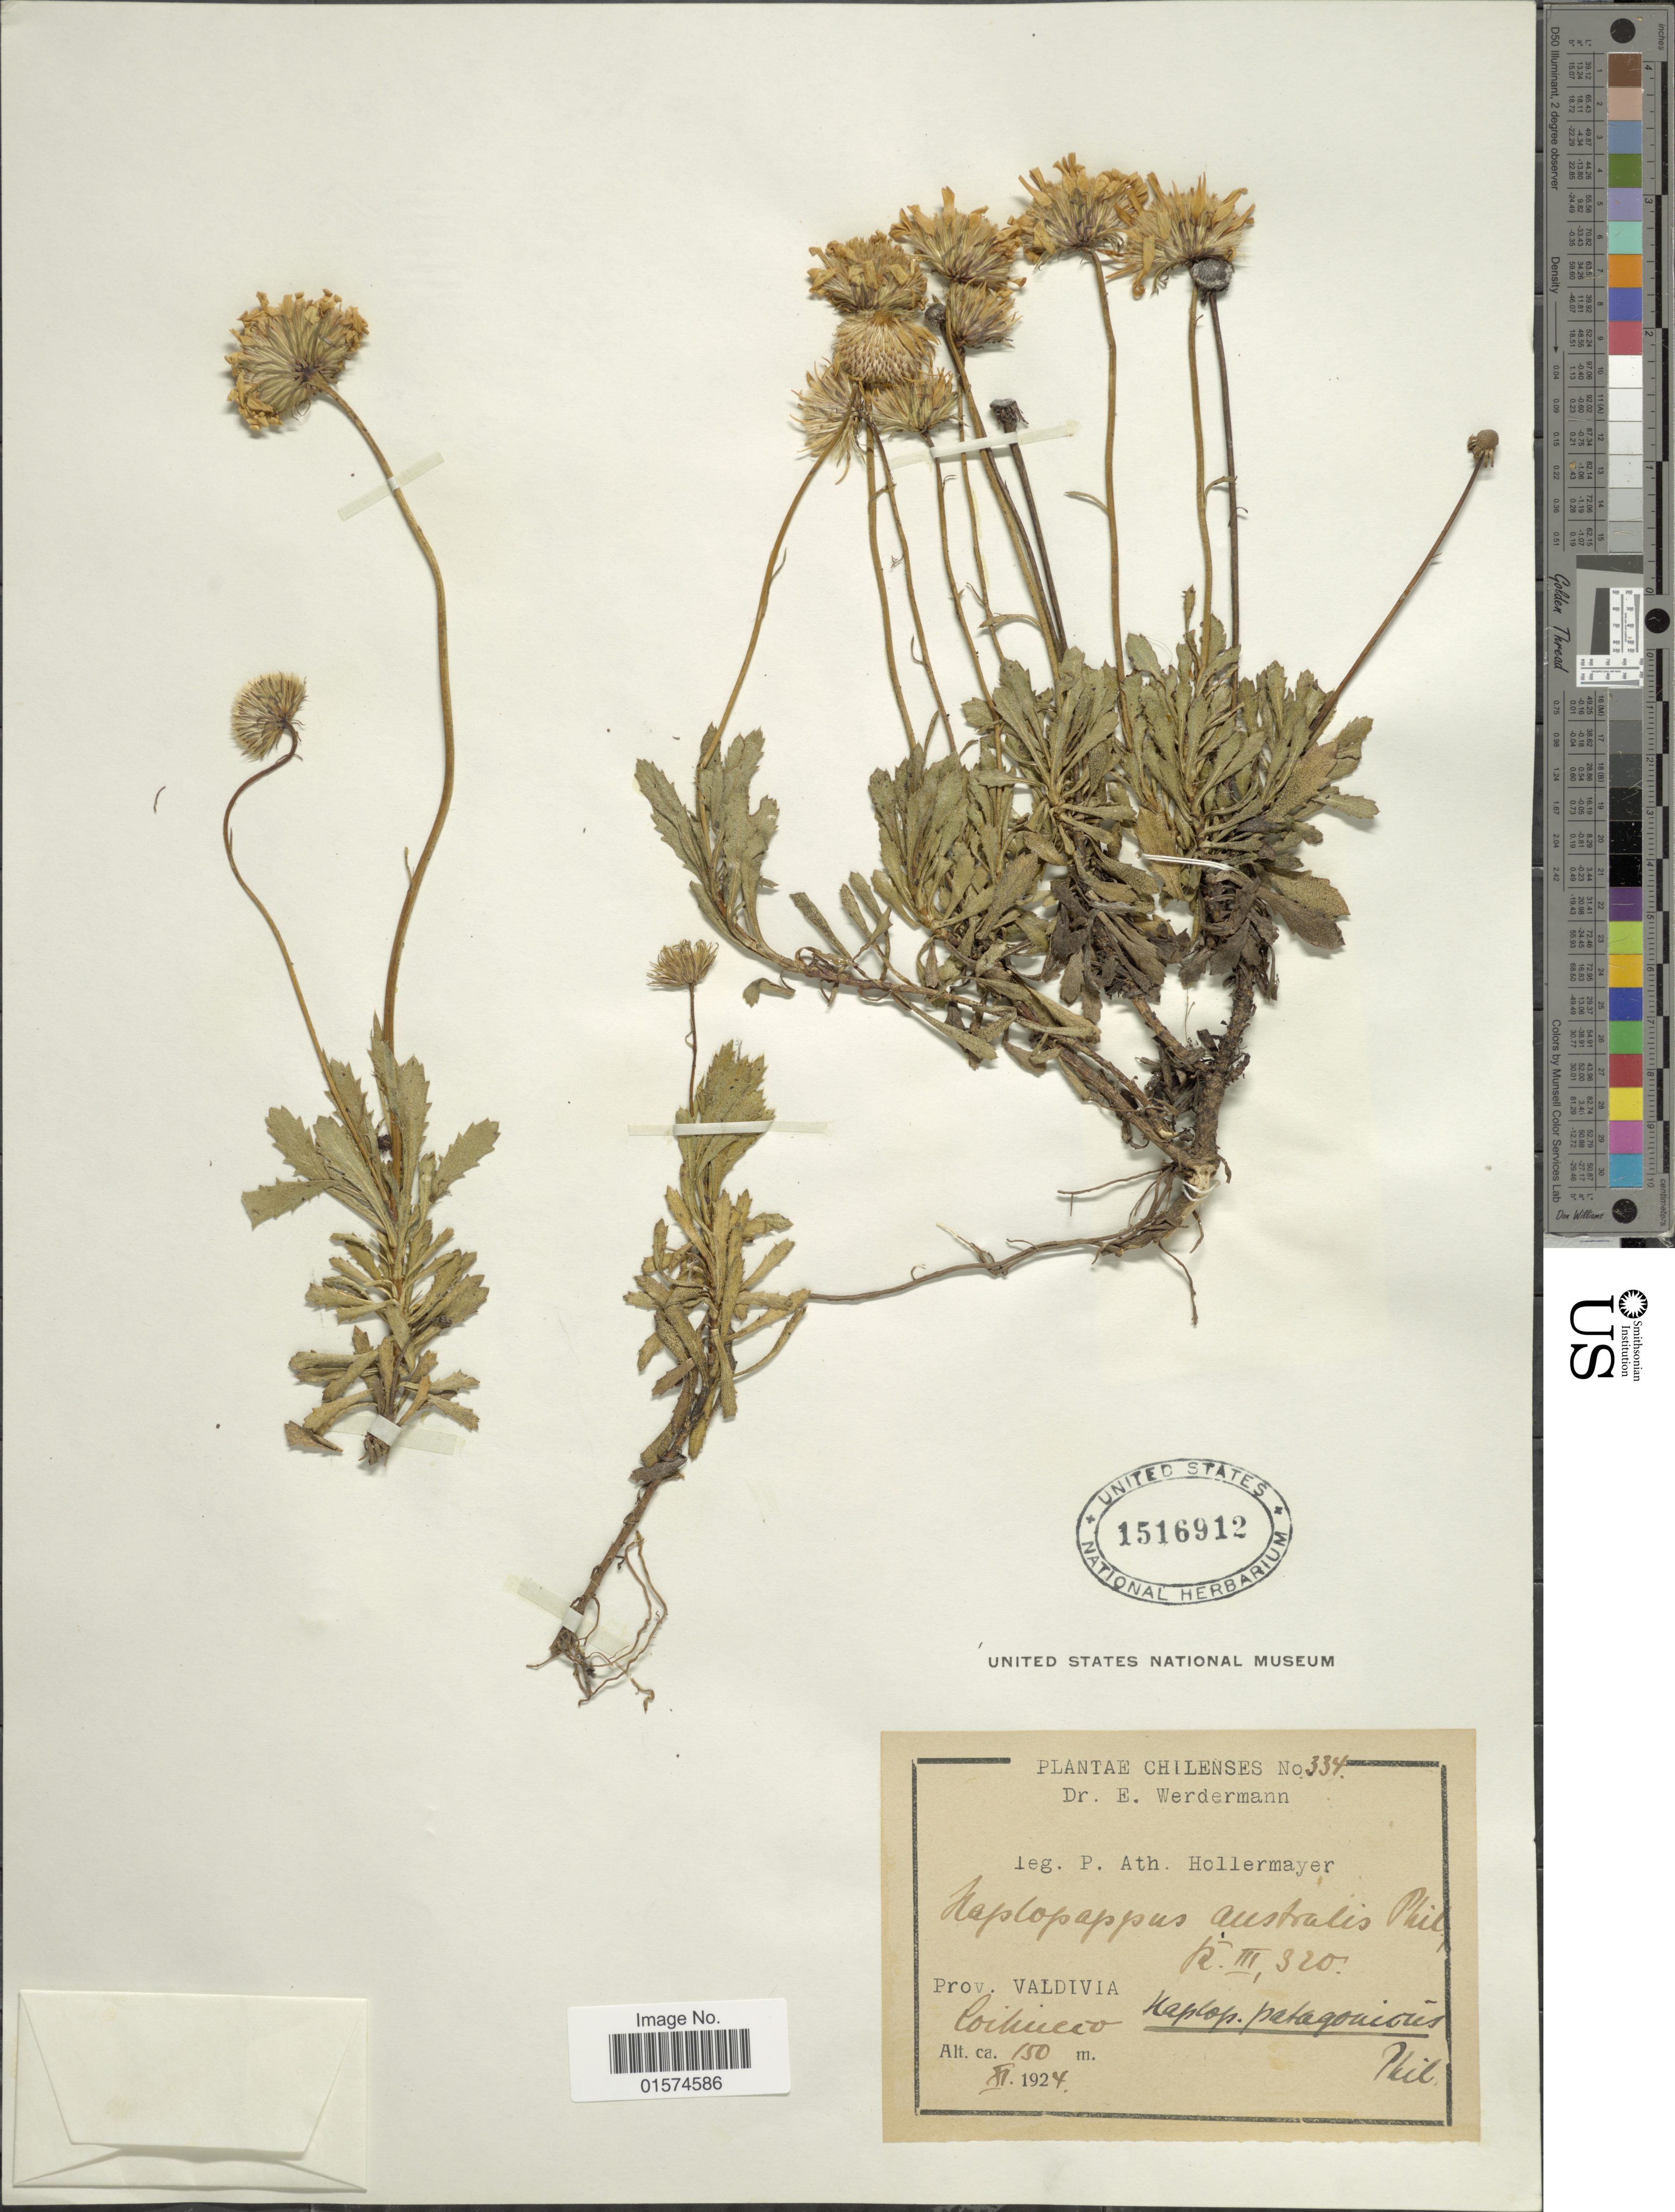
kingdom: Plantae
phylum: Tracheophyta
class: Magnoliopsida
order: Asterales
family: Asteraceae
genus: Haplopappus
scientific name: Haplopappus patagonicus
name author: Phil.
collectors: P. Hollermayer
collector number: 334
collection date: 1924-11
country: Chile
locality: Prov. Valdivia, Coihueco.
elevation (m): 150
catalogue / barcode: US 1516912